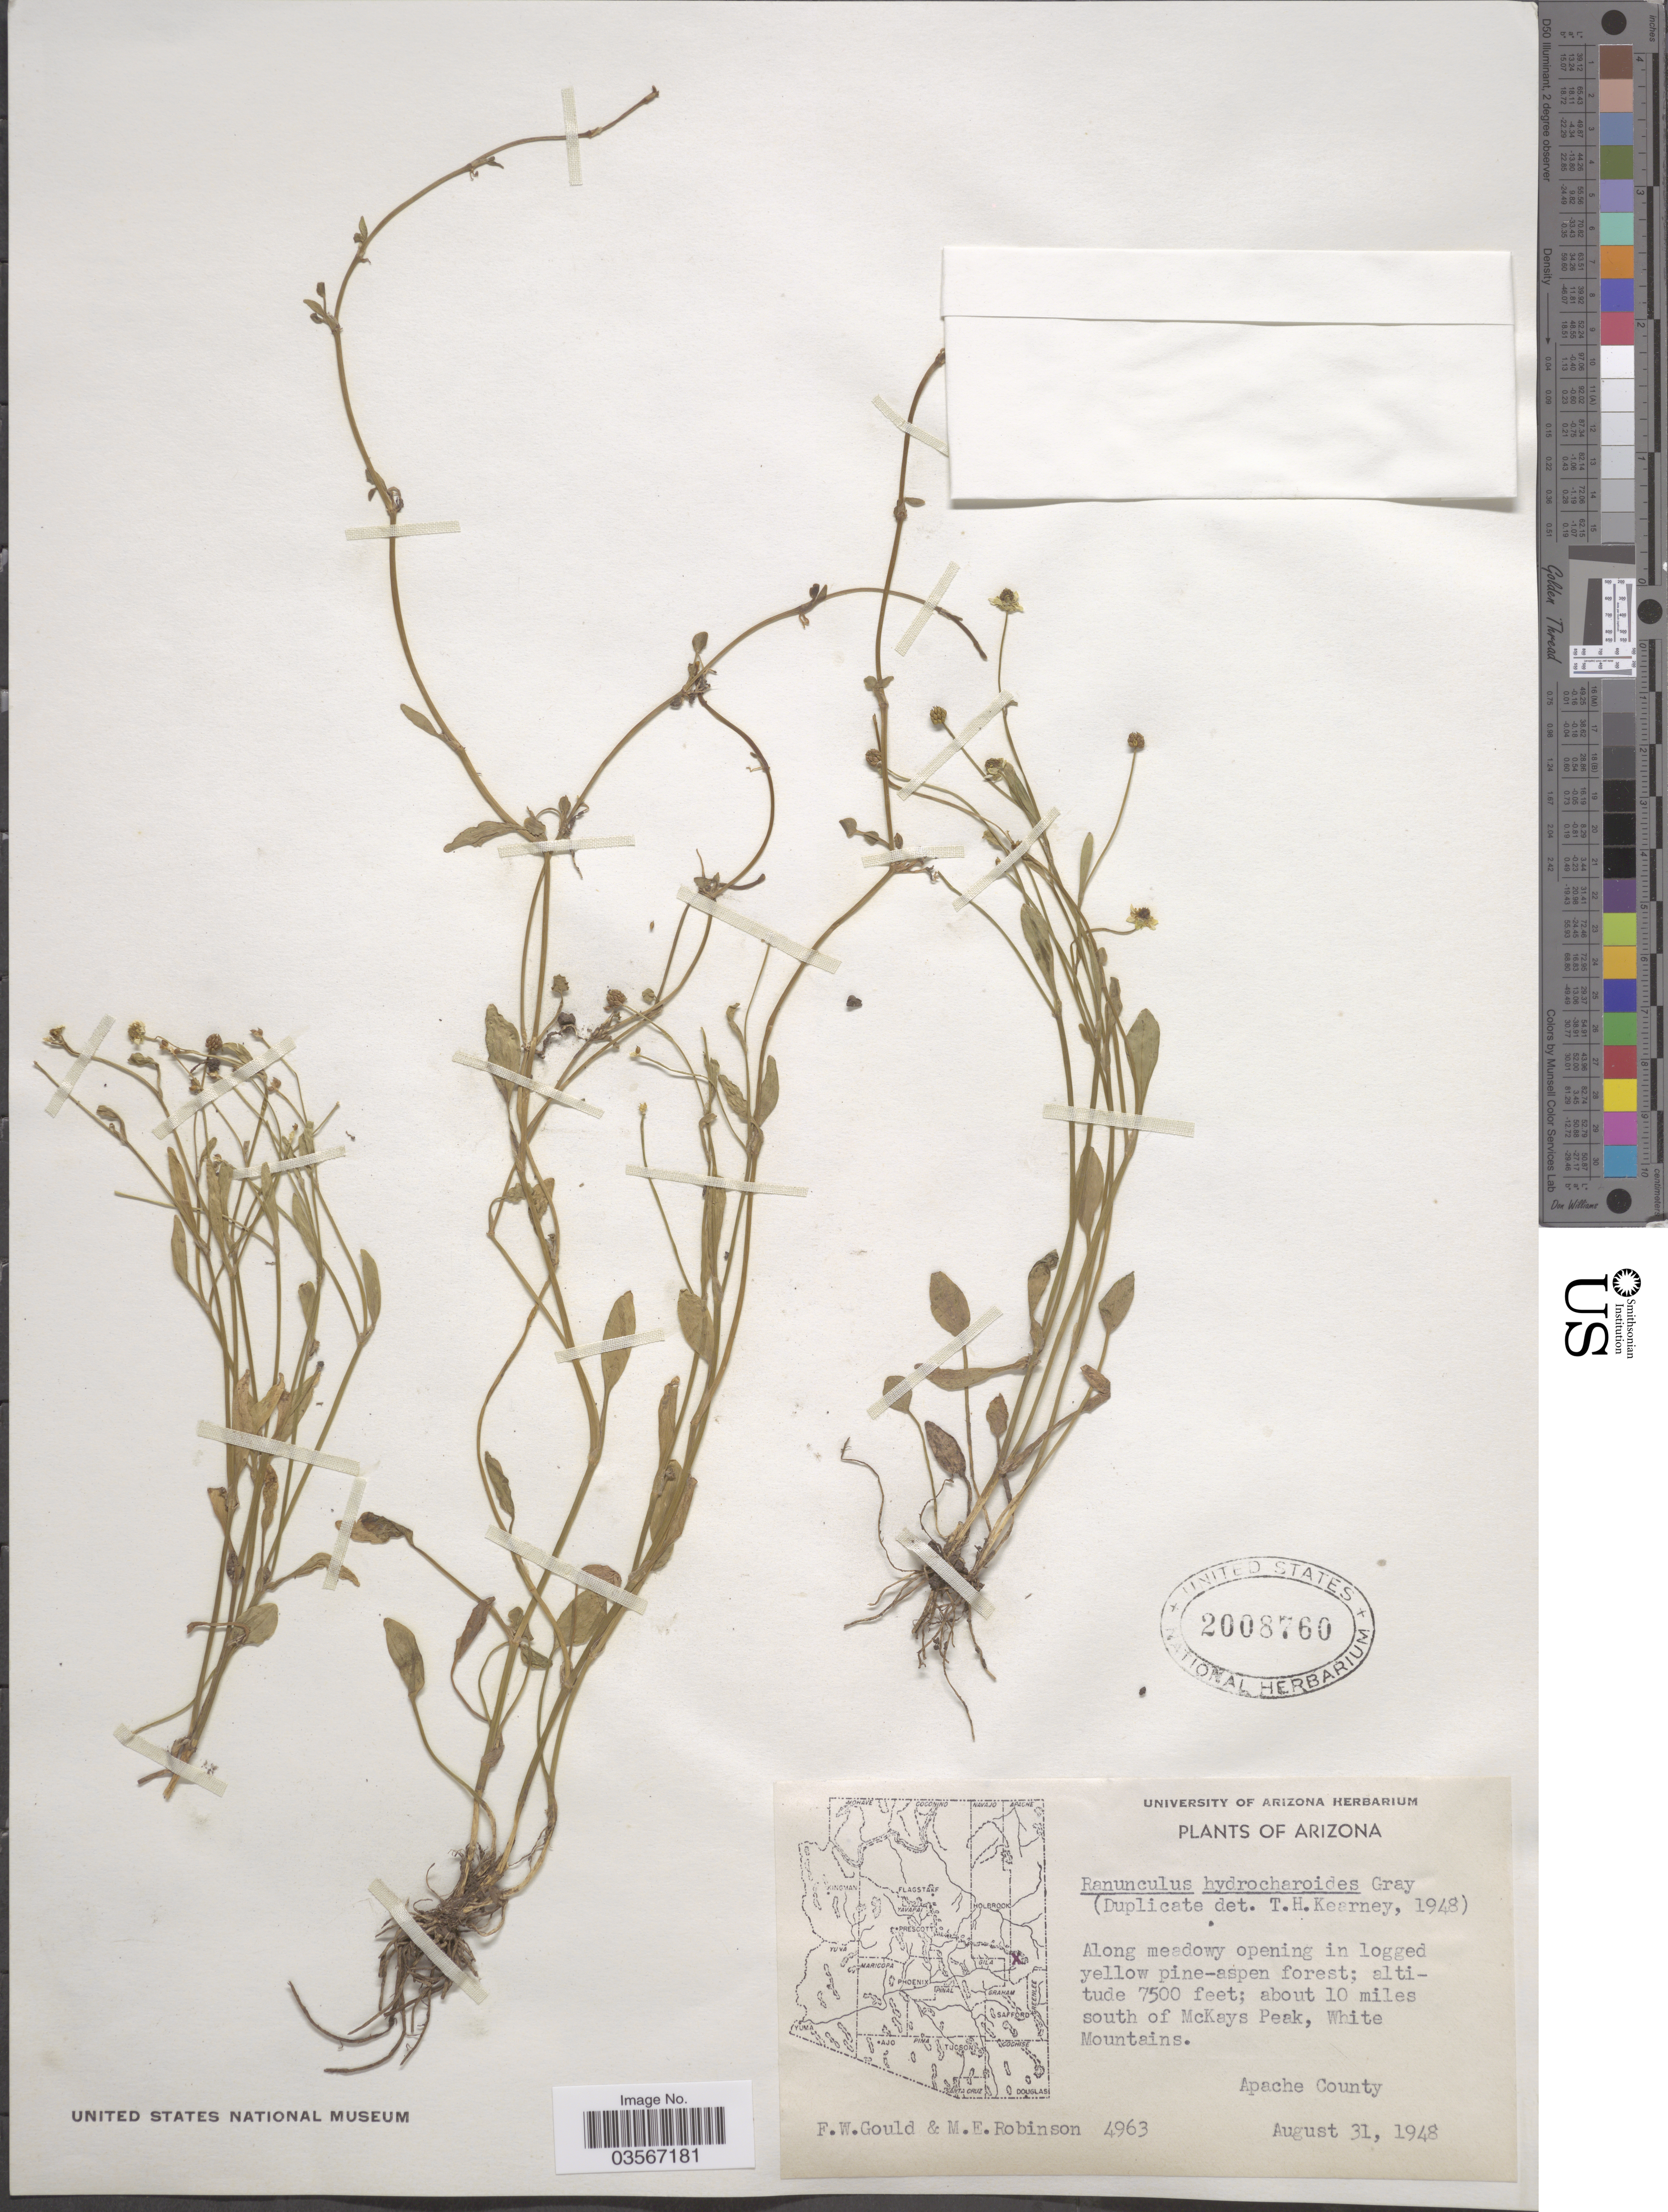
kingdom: Plantae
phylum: Tracheophyta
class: Magnoliopsida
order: Ranunculales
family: Ranunculaceae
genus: Ranunculus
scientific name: Ranunculus hydrocharoides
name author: A. Gray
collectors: F. W. Gould & M. E. Robinson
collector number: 4963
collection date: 1948-08-31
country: United States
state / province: Arizona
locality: About 10 miles south of McKays Peak, White Mountains. Apache County.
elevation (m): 2286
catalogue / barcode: US 2008760